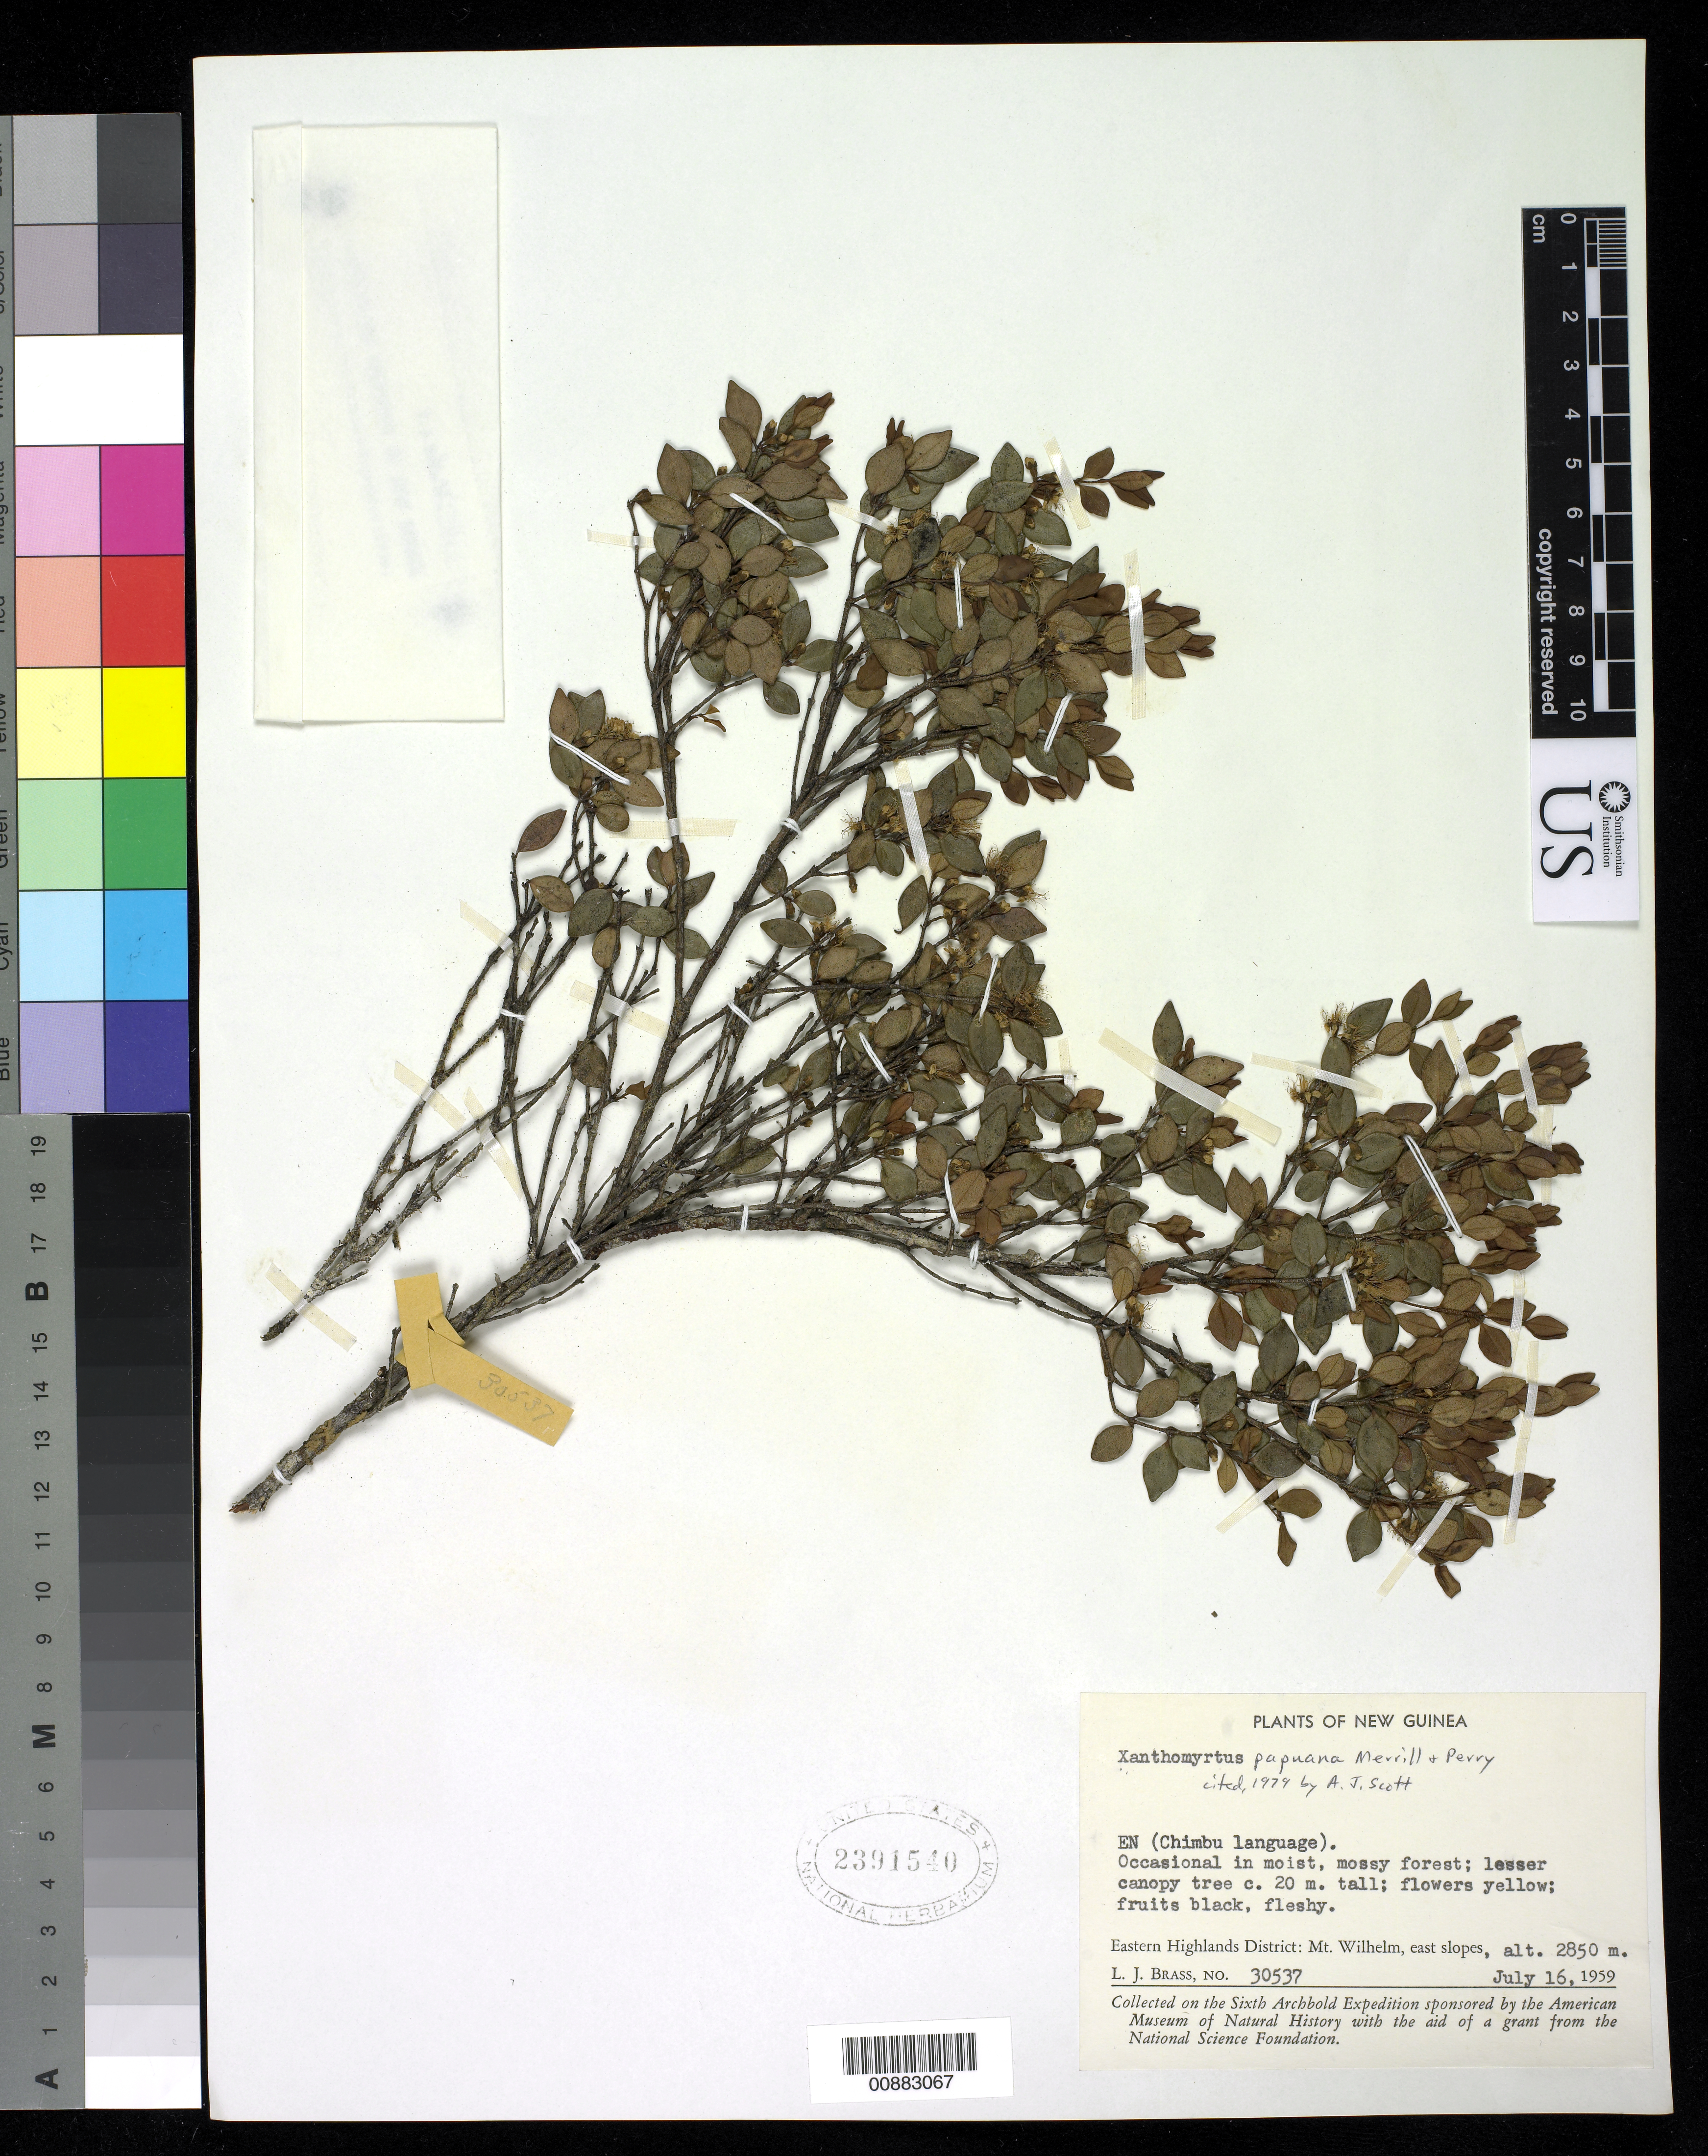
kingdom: Plantae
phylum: Tracheophyta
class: Magnoliopsida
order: Myrtales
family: Myrtaceae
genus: Xanthomyrtus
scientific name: Xanthomyrtus papuana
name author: Merr. & L.M. Perry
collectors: L. J. Brass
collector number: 30537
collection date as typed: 16 Jul 1959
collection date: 1959-07-16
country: Papua New Guinea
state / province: Eastern Highlands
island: New Guinea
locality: Mt. Wilhelm, east slopes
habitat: occasional in moist, mossy forests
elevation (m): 2850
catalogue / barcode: US 2391540